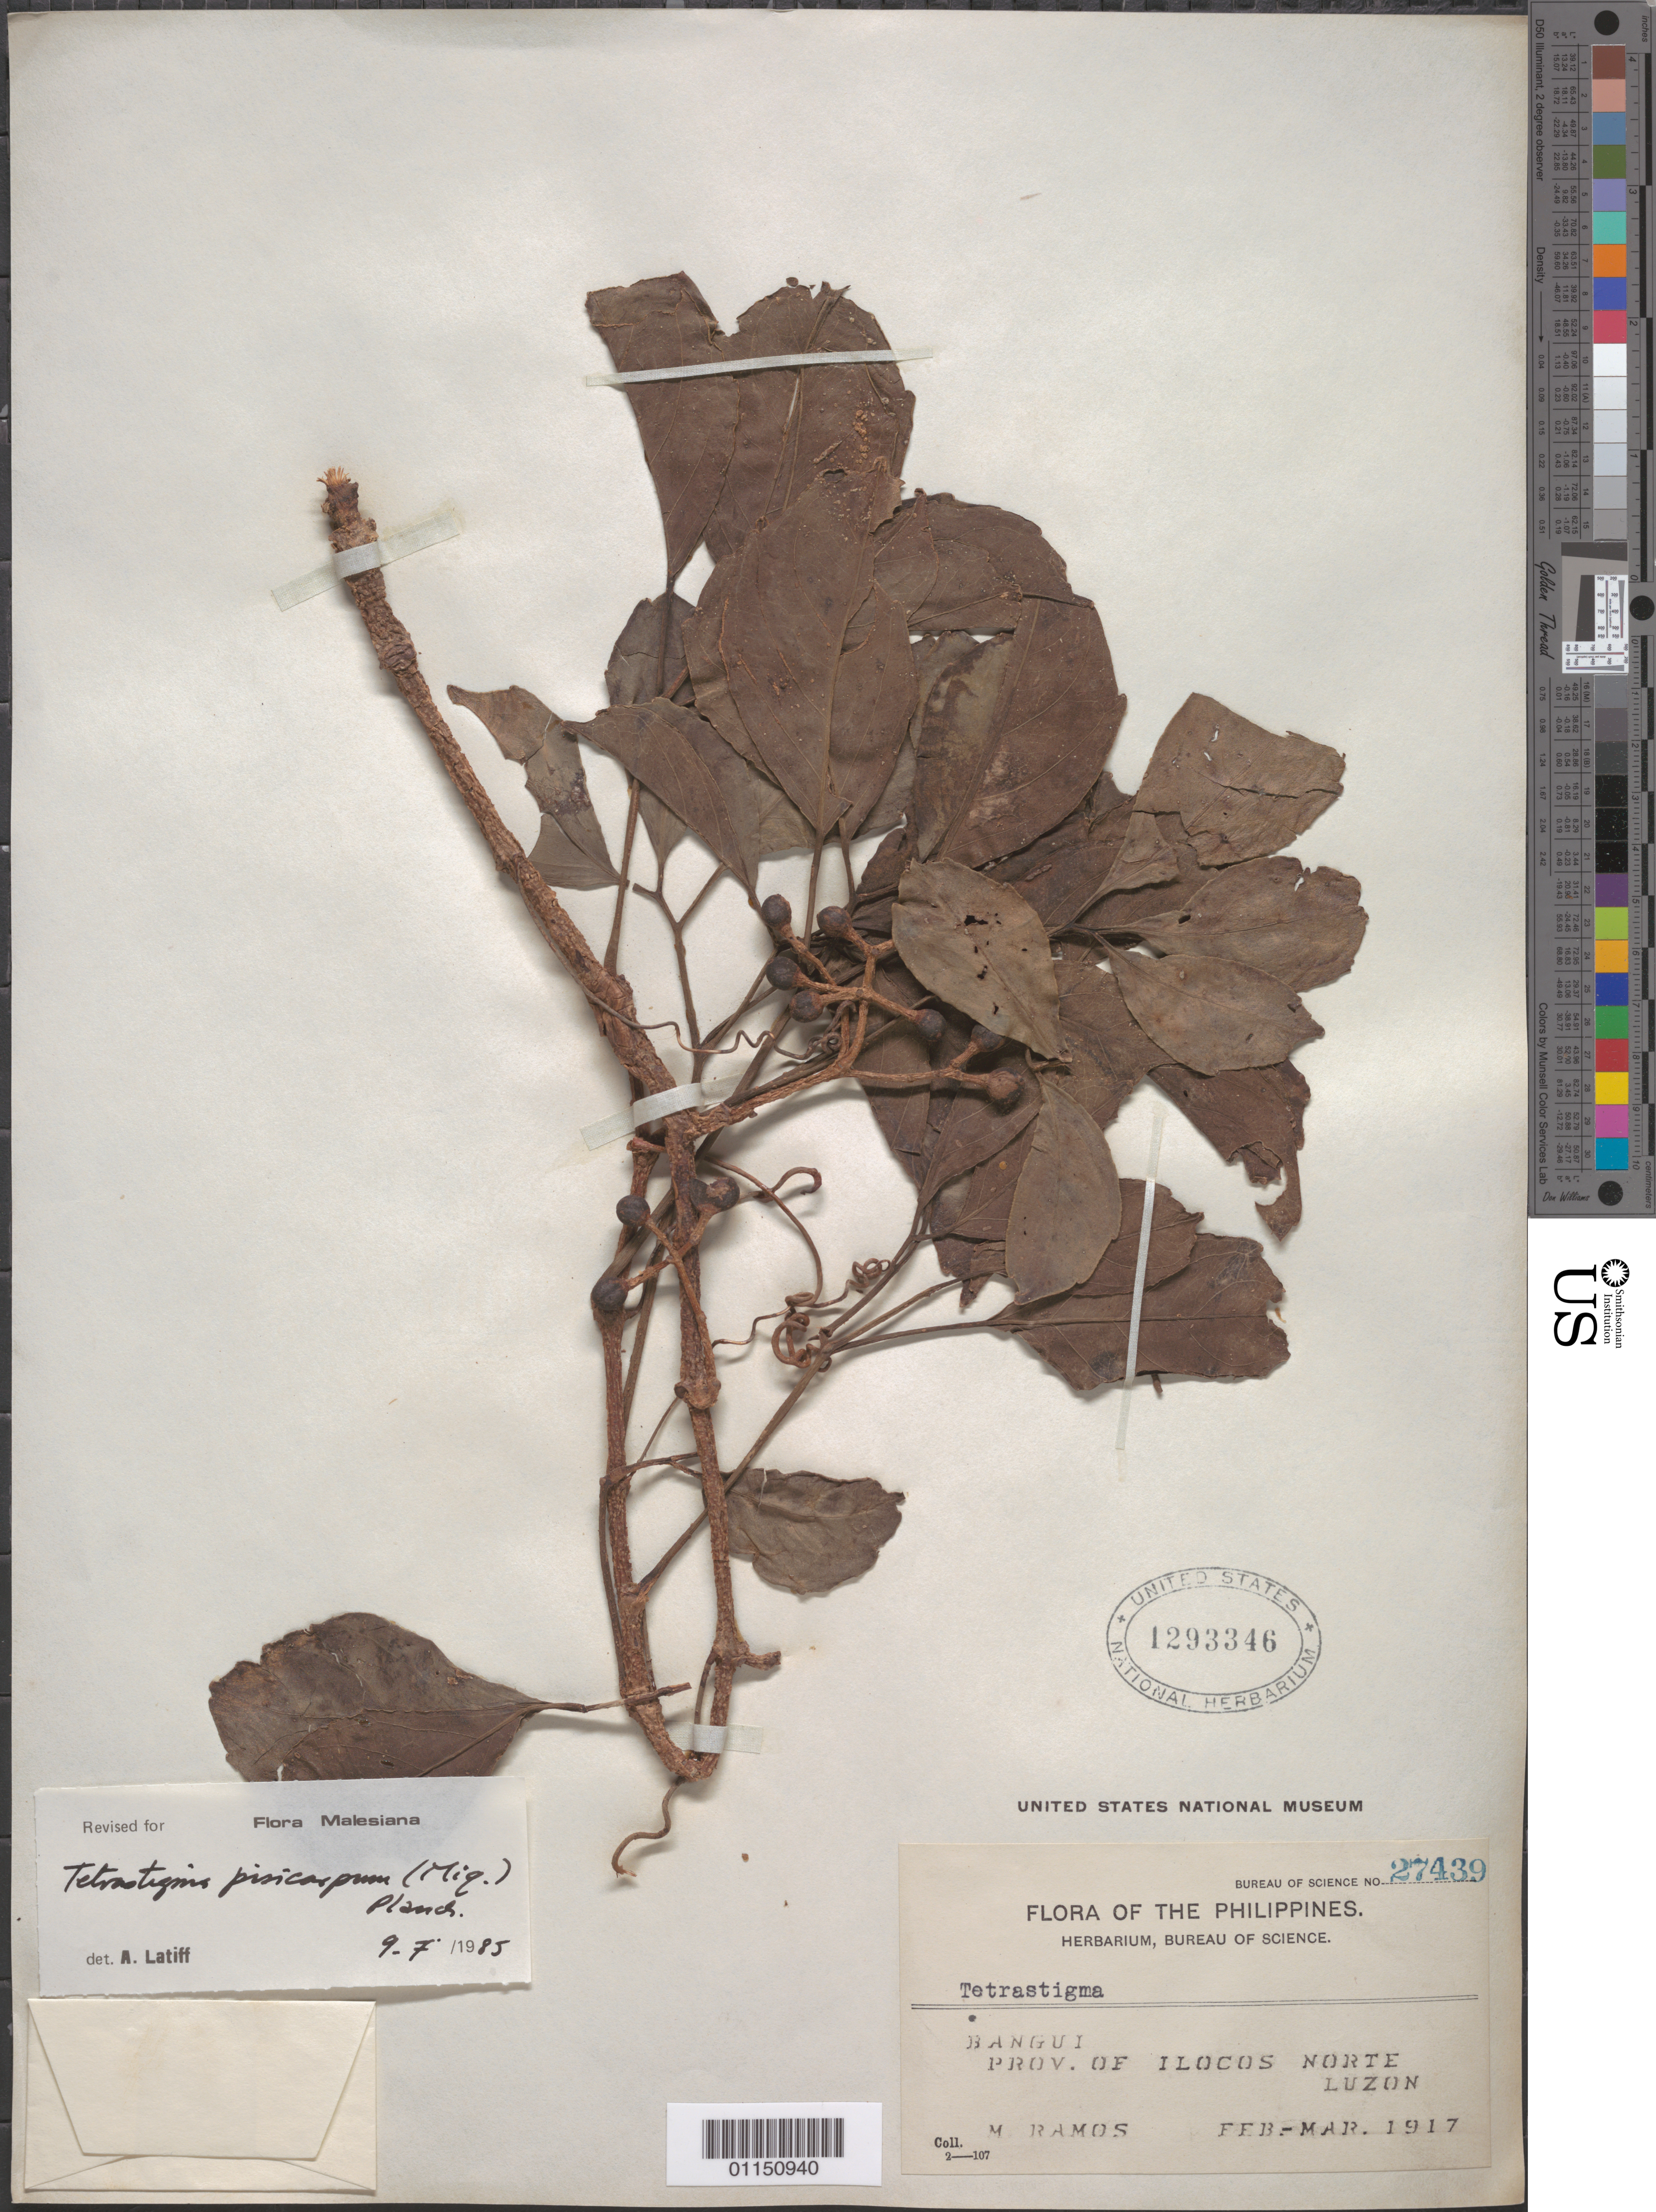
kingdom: Plantae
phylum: Tracheophyta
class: Magnoliopsida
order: Vitales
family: Vitaceae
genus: Tetrastigma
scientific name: Tetrastigma pisicarpum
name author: (Zipp. & Miq.) Planch.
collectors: M. Ramos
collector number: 27439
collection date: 1917-02/1917-03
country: Philippines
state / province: Ilocos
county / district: Ilocos Norte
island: Luzon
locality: Bangui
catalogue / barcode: US 1293346